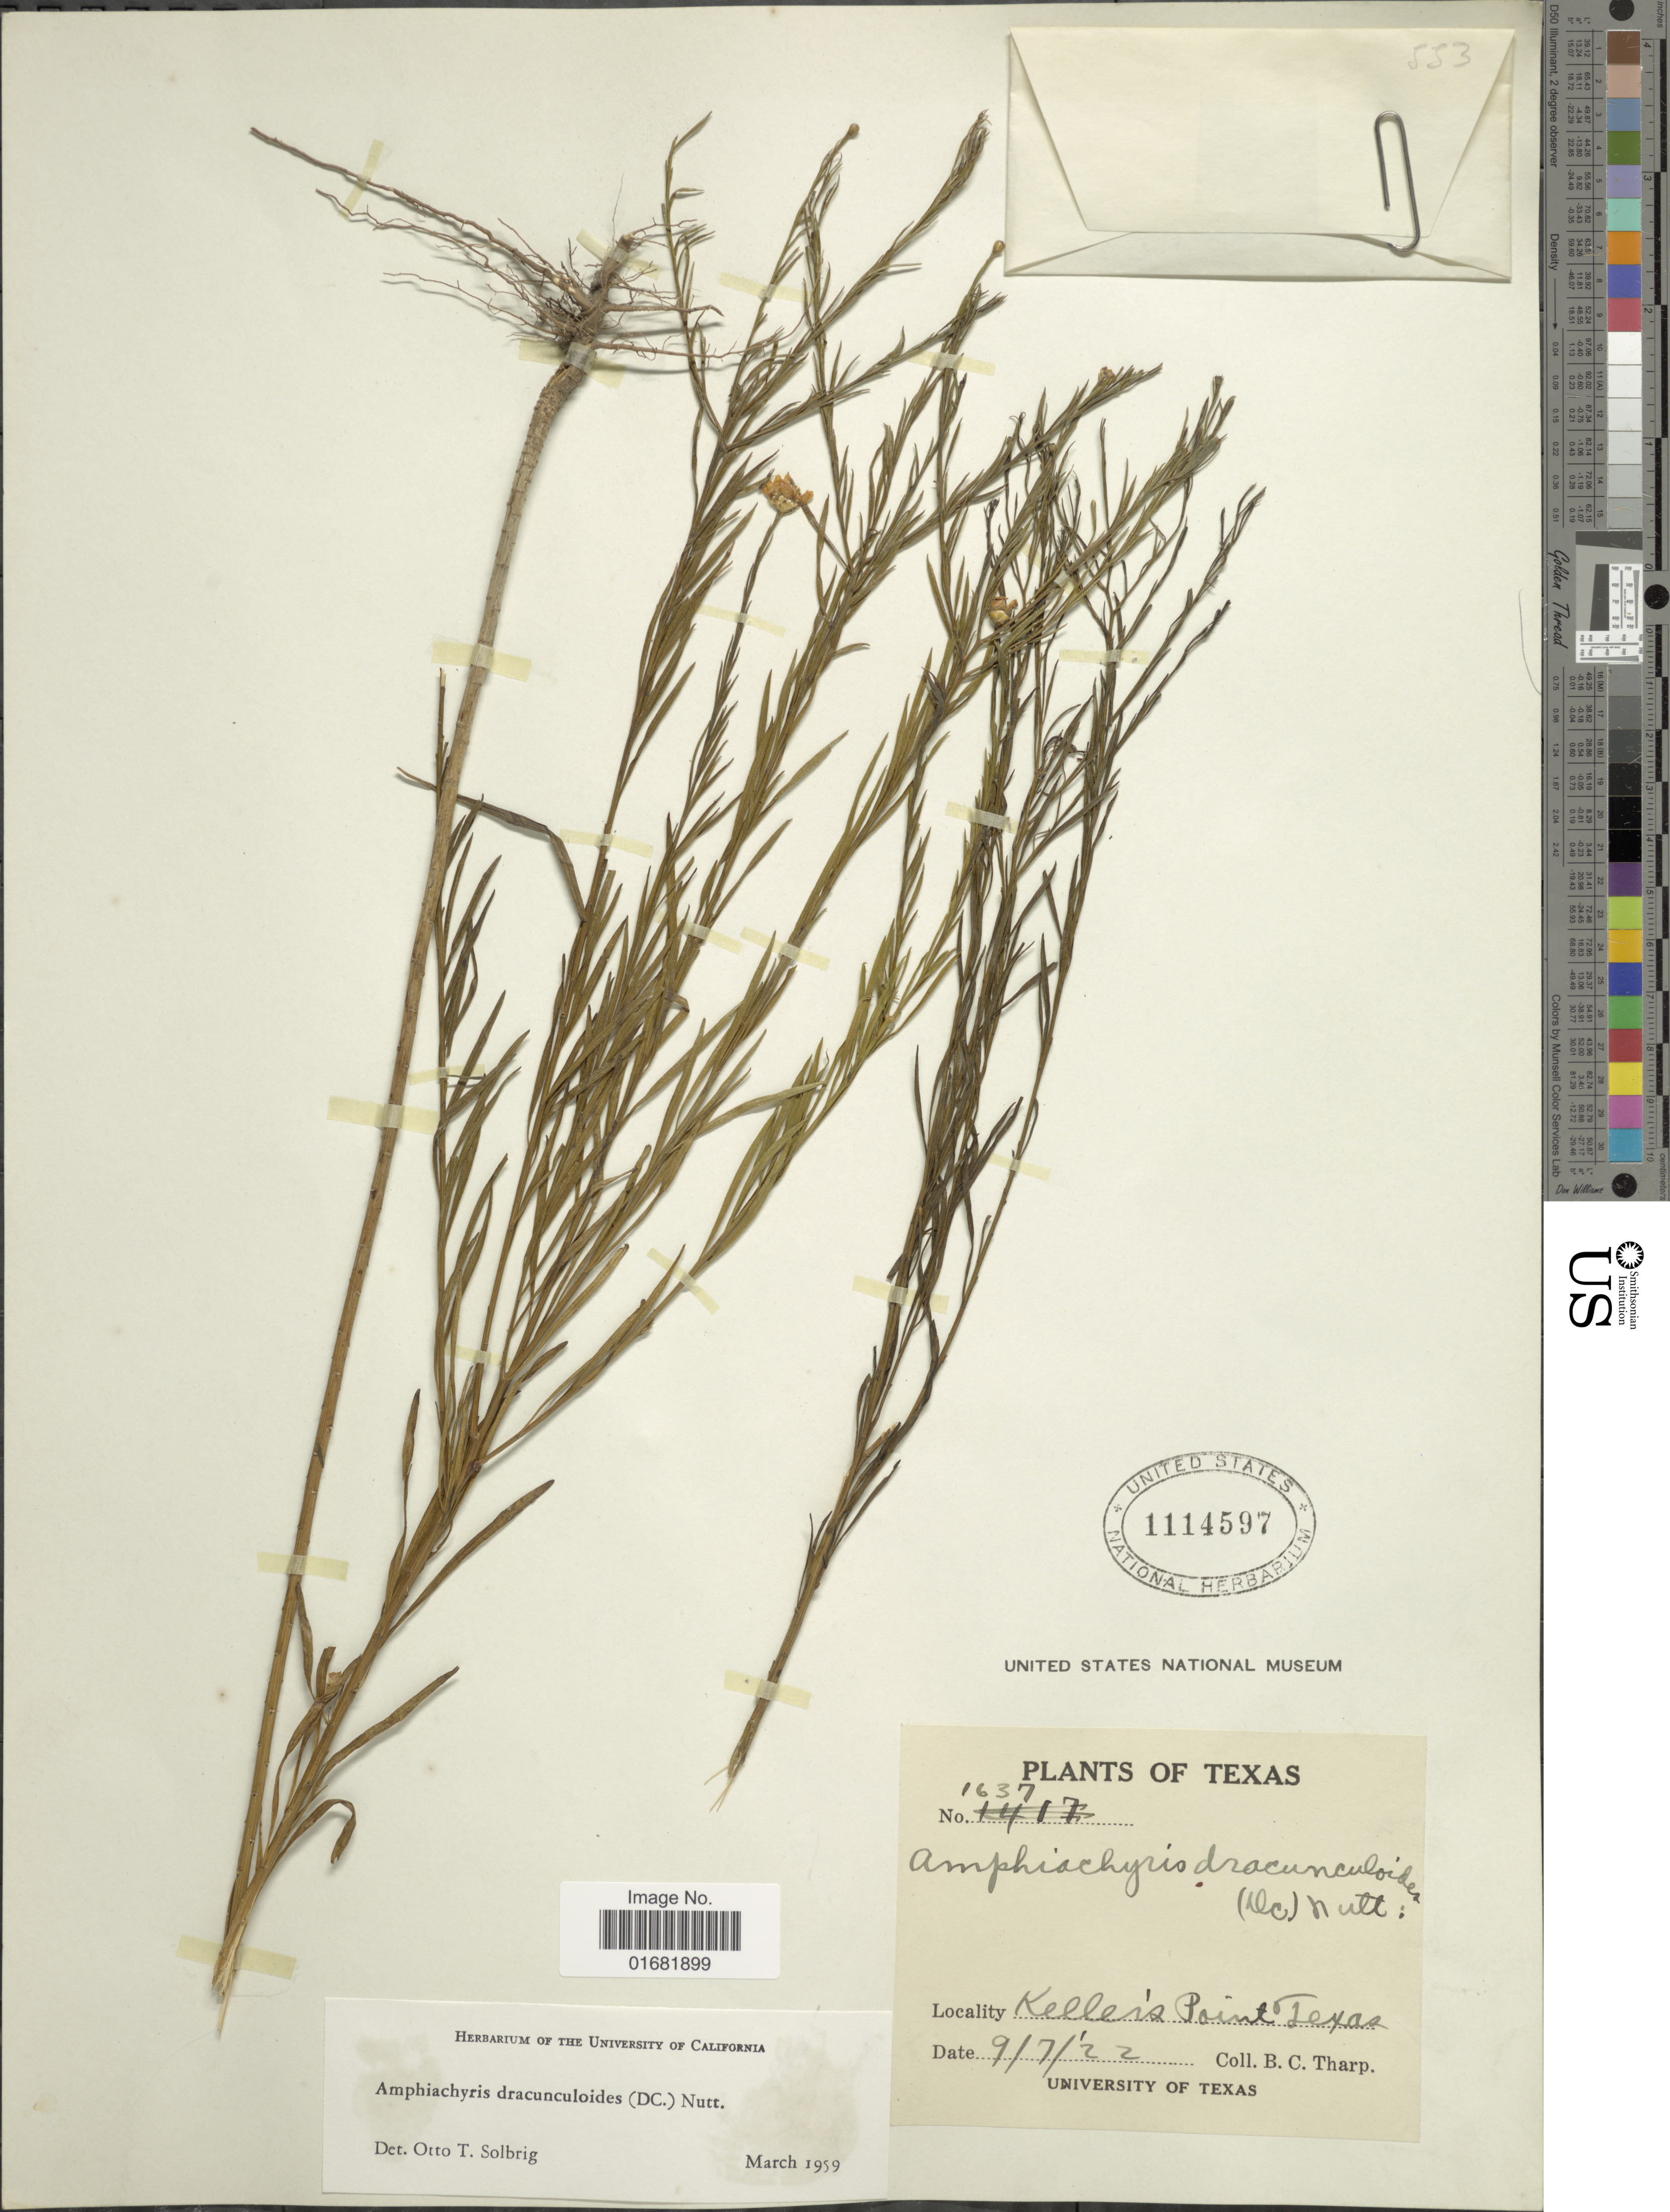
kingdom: Plantae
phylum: Tracheophyta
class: Magnoliopsida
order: Asterales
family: Asteraceae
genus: Amphiachyris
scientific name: Amphiachyris dracunculoides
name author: (DC.) Nutt.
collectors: B. C. Tharp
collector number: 1637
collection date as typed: Transcribed d/m/y: 7/9/22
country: United States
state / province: Texas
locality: Keller's Point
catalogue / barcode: US 1114597